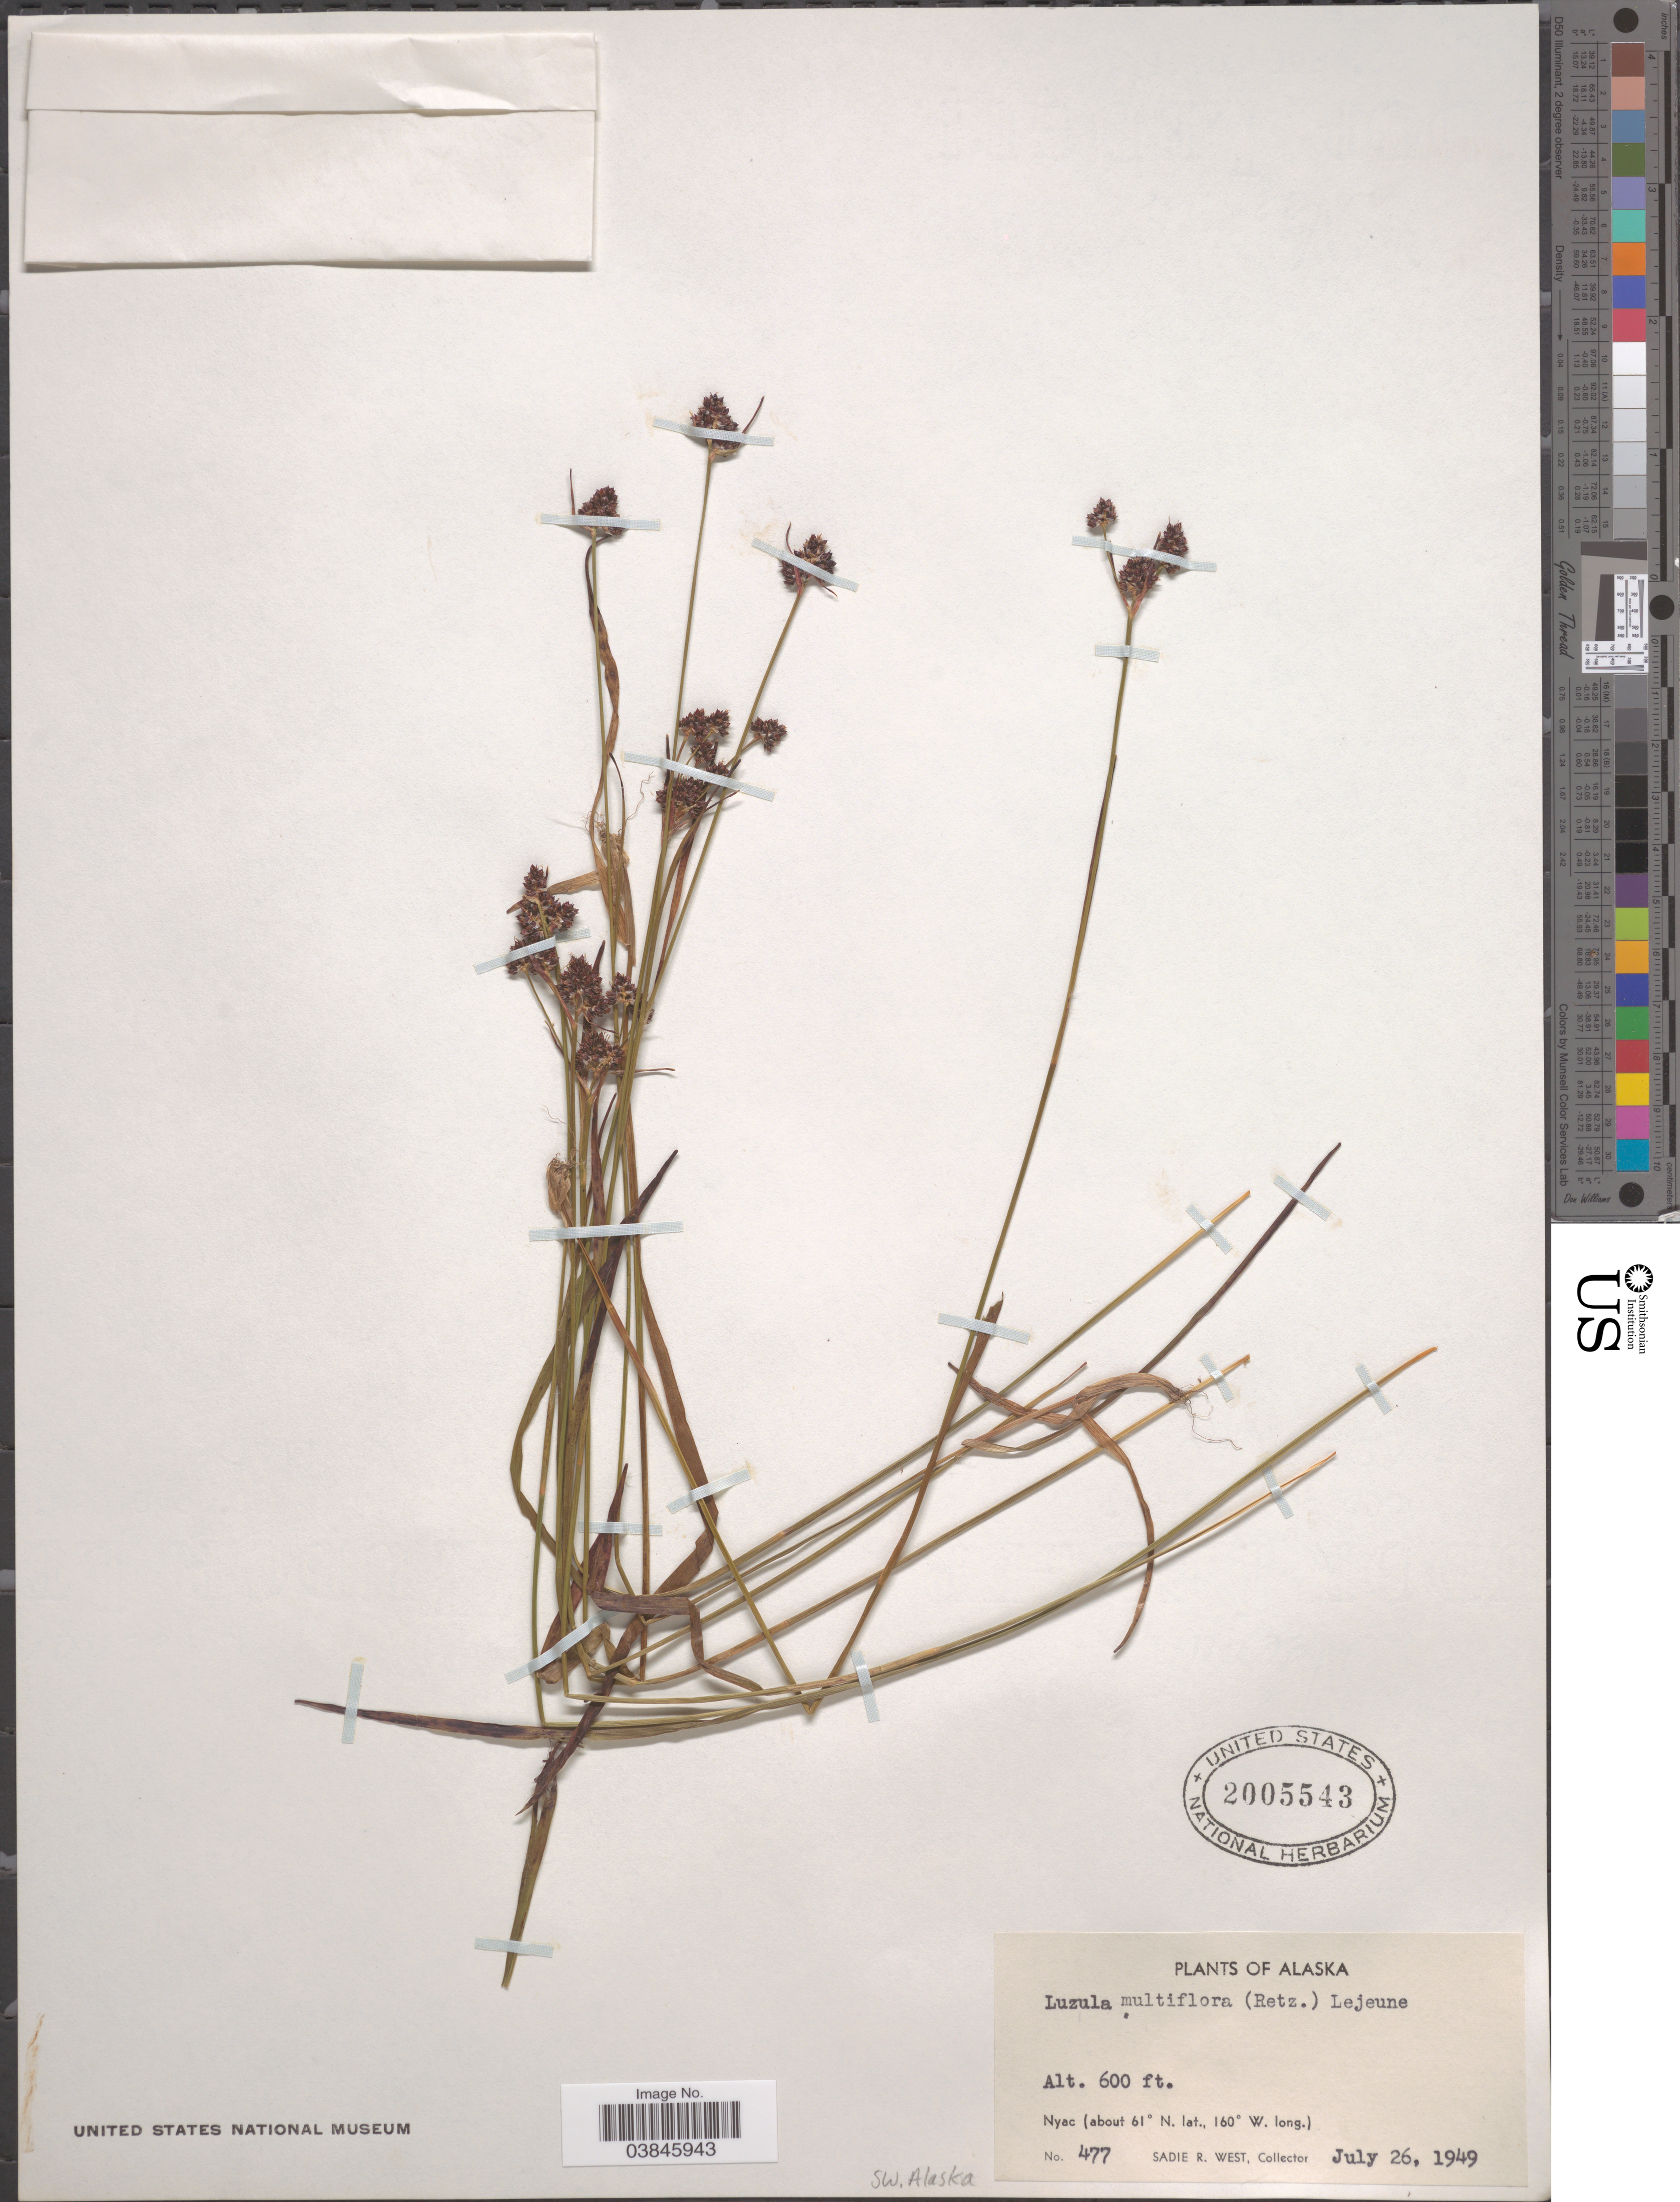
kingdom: Plantae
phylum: Tracheophyta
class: Liliopsida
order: Poales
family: Juncaceae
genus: Luzula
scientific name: Luzula multiflora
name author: (Ehrh.) Lej.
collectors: S. R. West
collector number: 477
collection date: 1949-07-26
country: United States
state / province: Alaska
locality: Nyac.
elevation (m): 183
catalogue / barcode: US 2005543